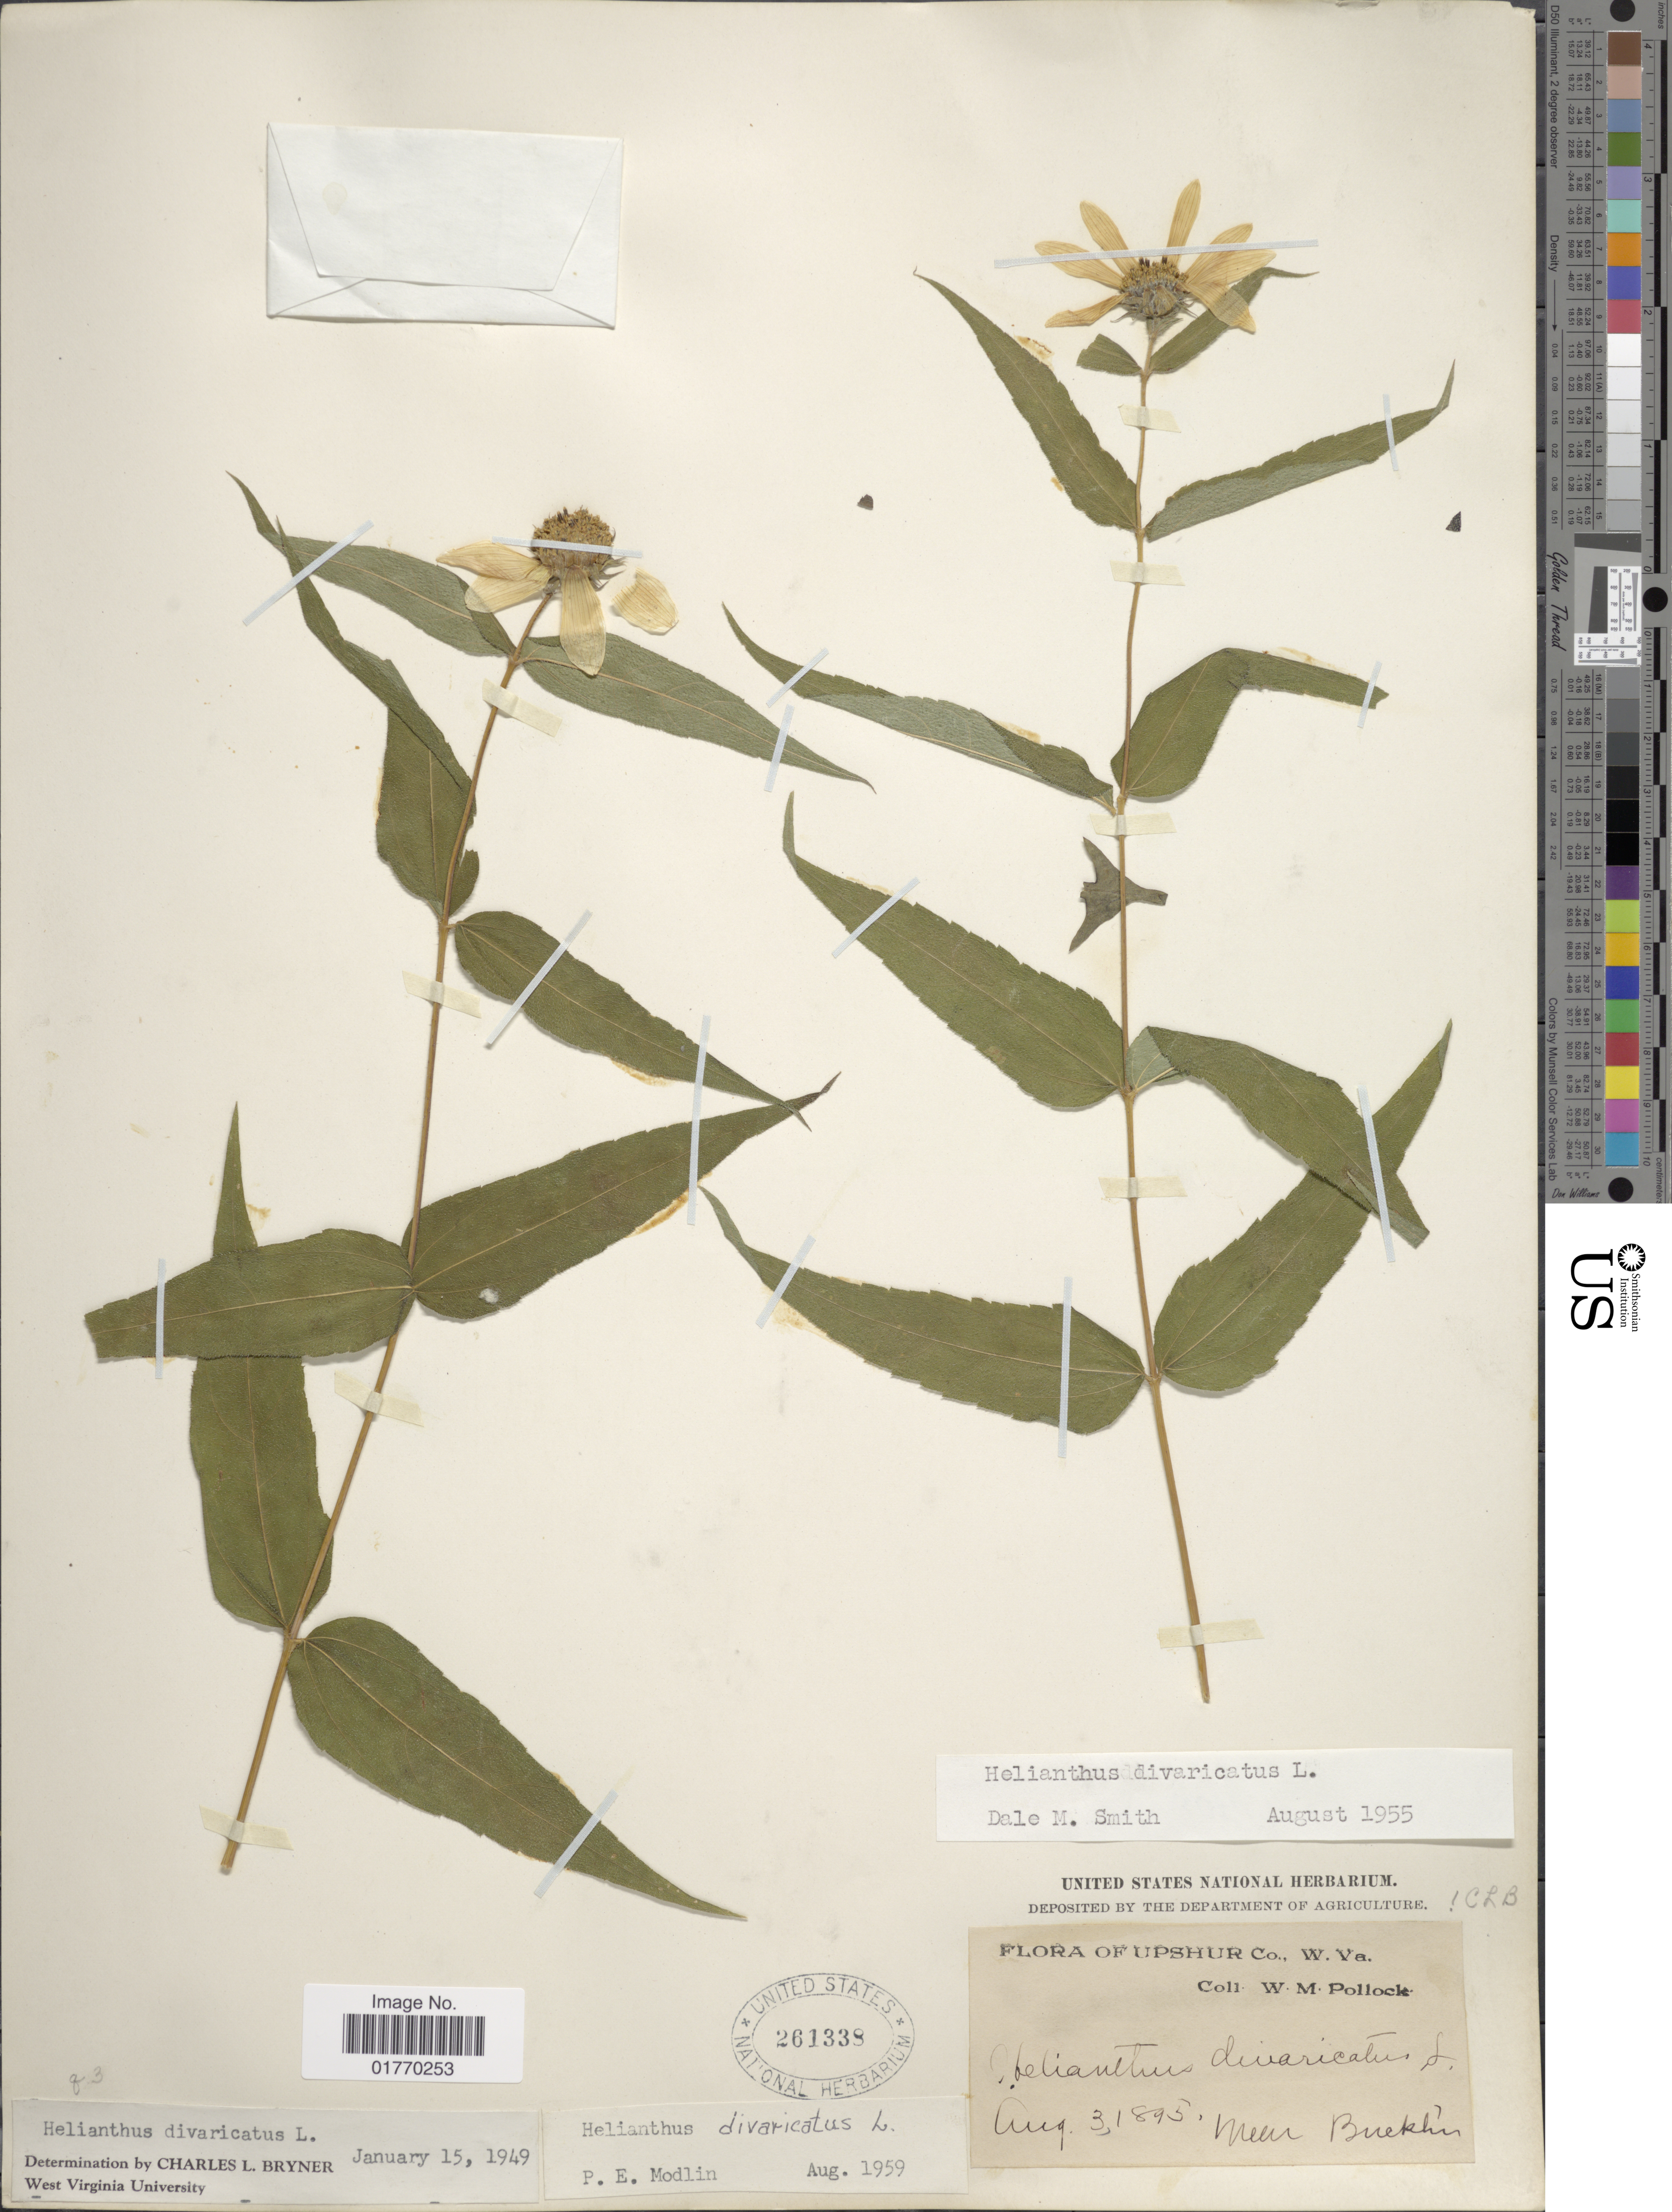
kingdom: Plantae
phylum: Tracheophyta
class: Magnoliopsida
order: Asterales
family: Asteraceae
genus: Helianthus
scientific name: Helianthus divaricatus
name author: L.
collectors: W. M. Pollock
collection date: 1895-08-03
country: United States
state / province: West Virginia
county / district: Upshur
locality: Upshur Co., W. Va. Near Bucklin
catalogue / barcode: US 261338